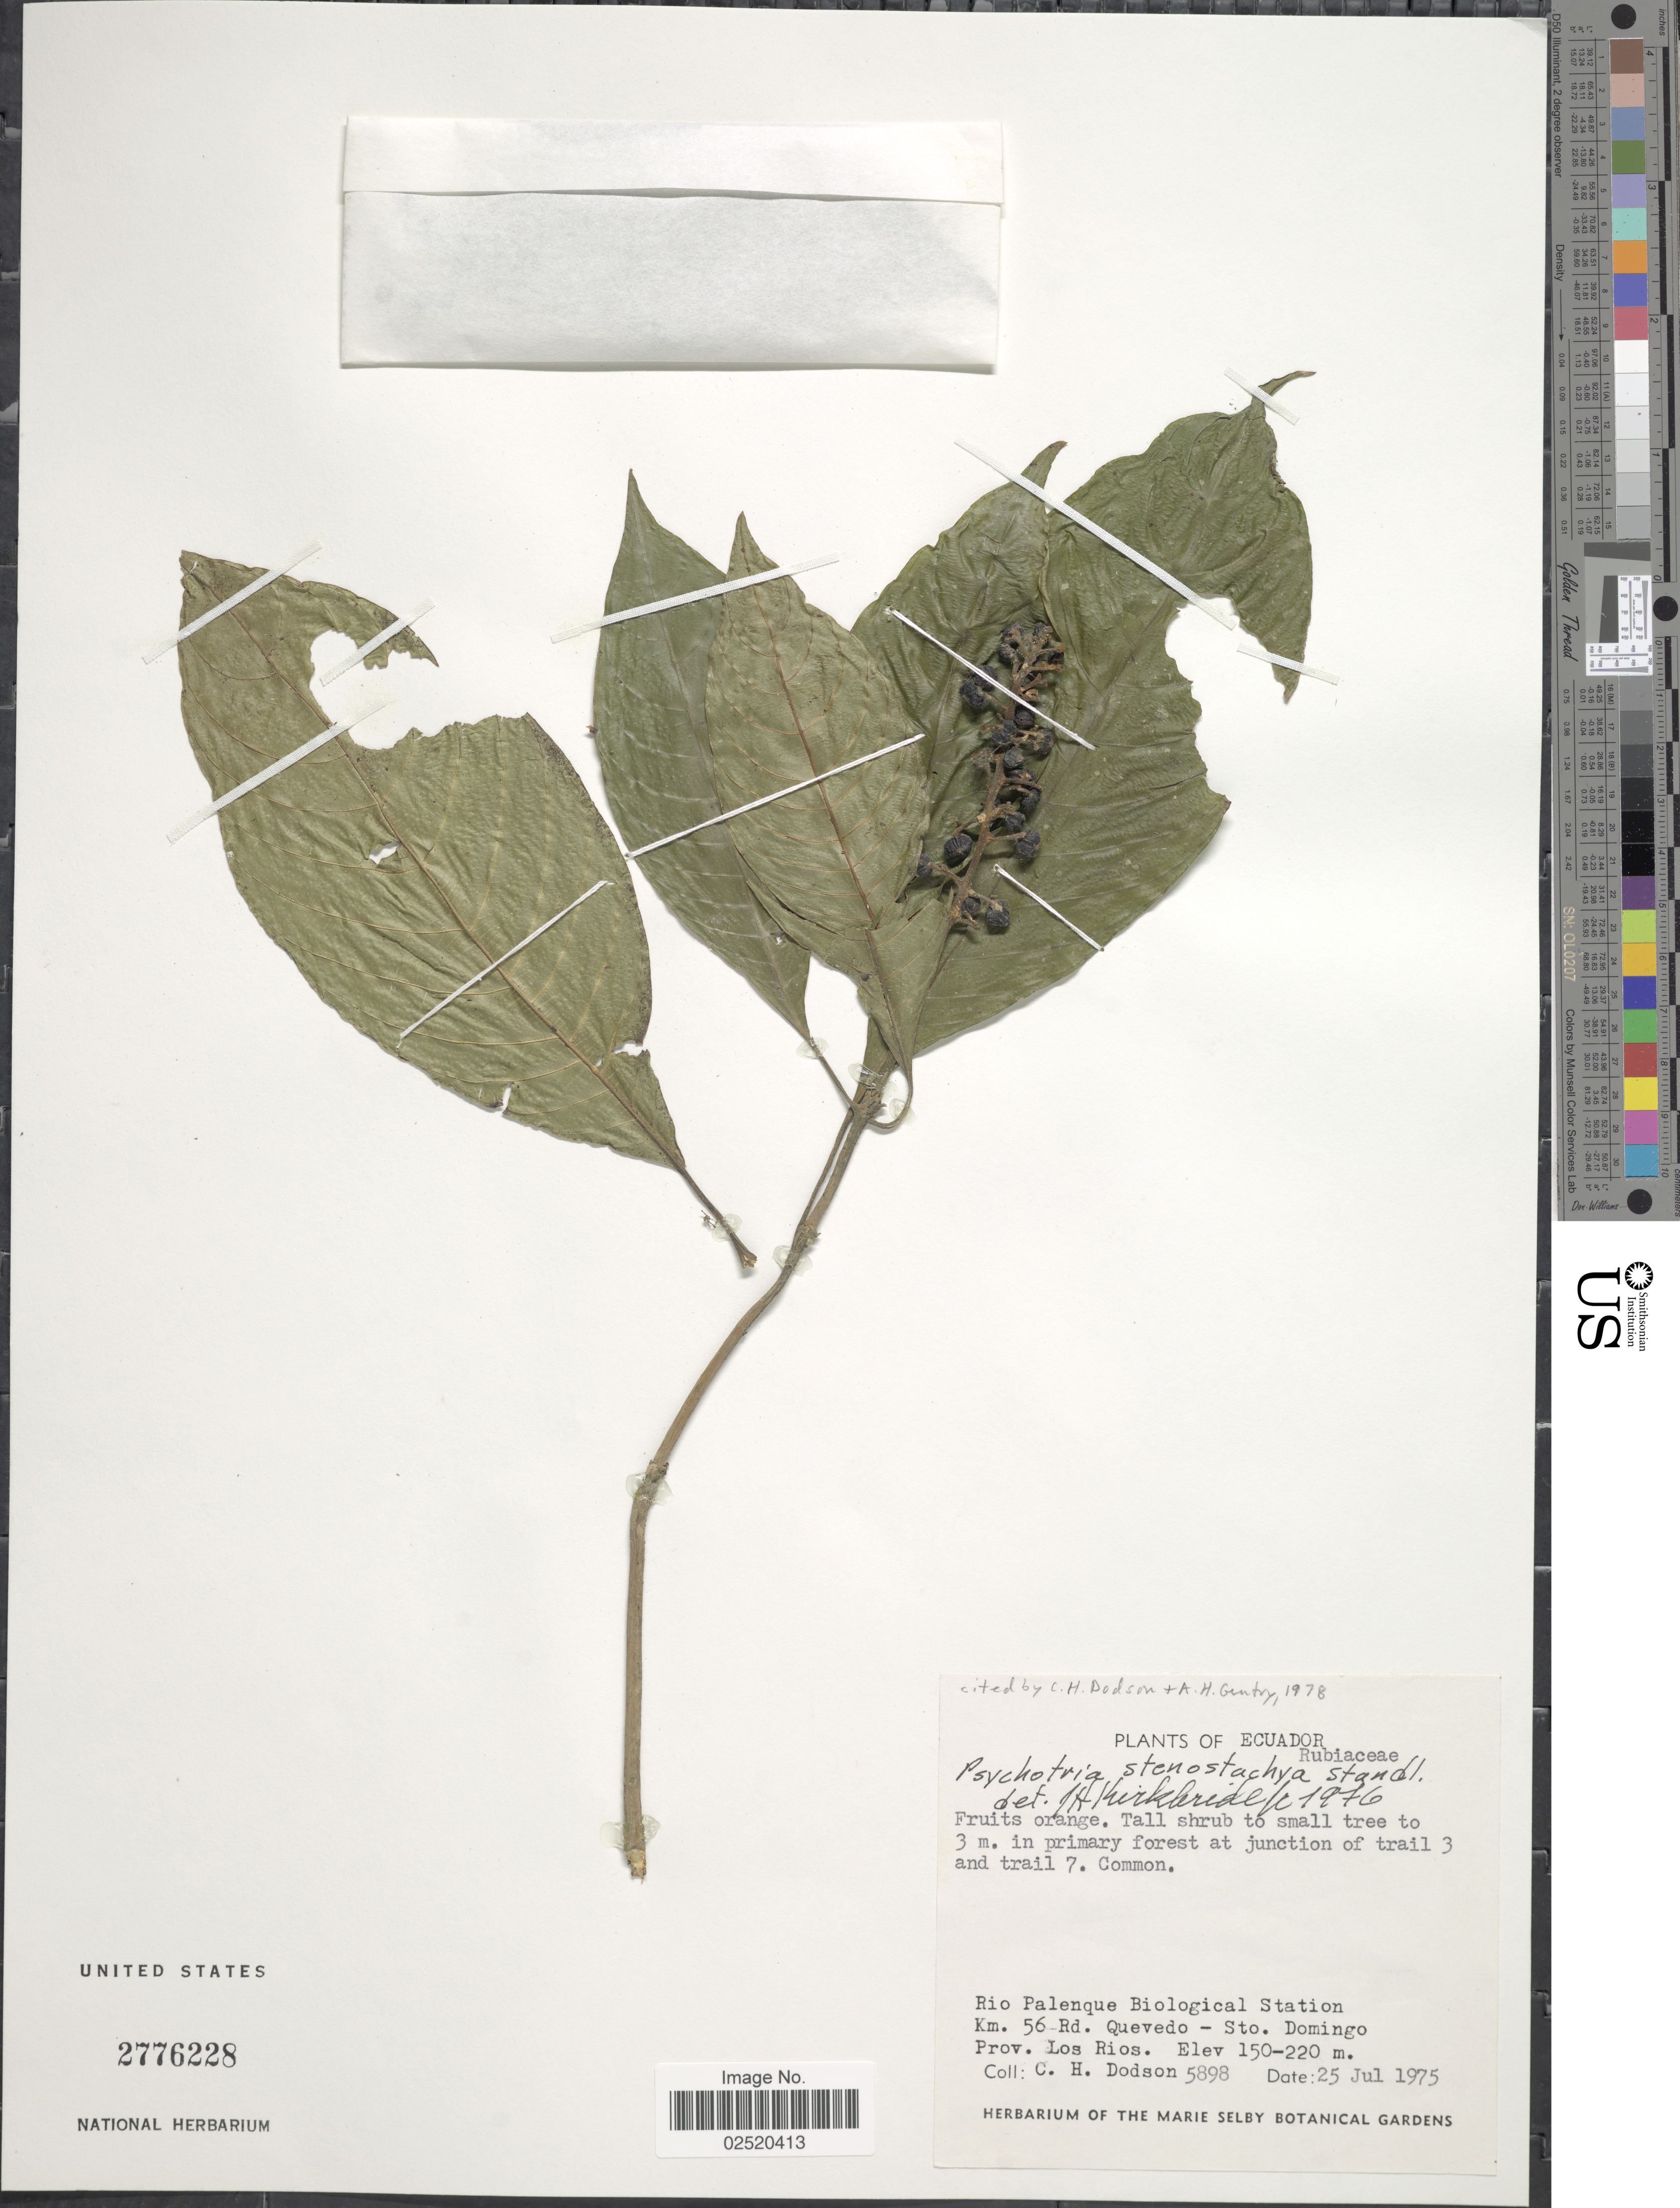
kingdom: Plantae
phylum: Tracheophyta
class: Magnoliopsida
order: Gentianales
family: Rubiaceae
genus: Psychotria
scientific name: Psychotria stenostachya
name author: Standl.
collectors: C. H. Dodson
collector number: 5898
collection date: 1975-07-25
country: Ecuador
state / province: Los Ríos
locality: Rio Palenque Biological Station Km. 56 Rd. Quevedo - Sto. Domingo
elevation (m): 150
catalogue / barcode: US 2776228